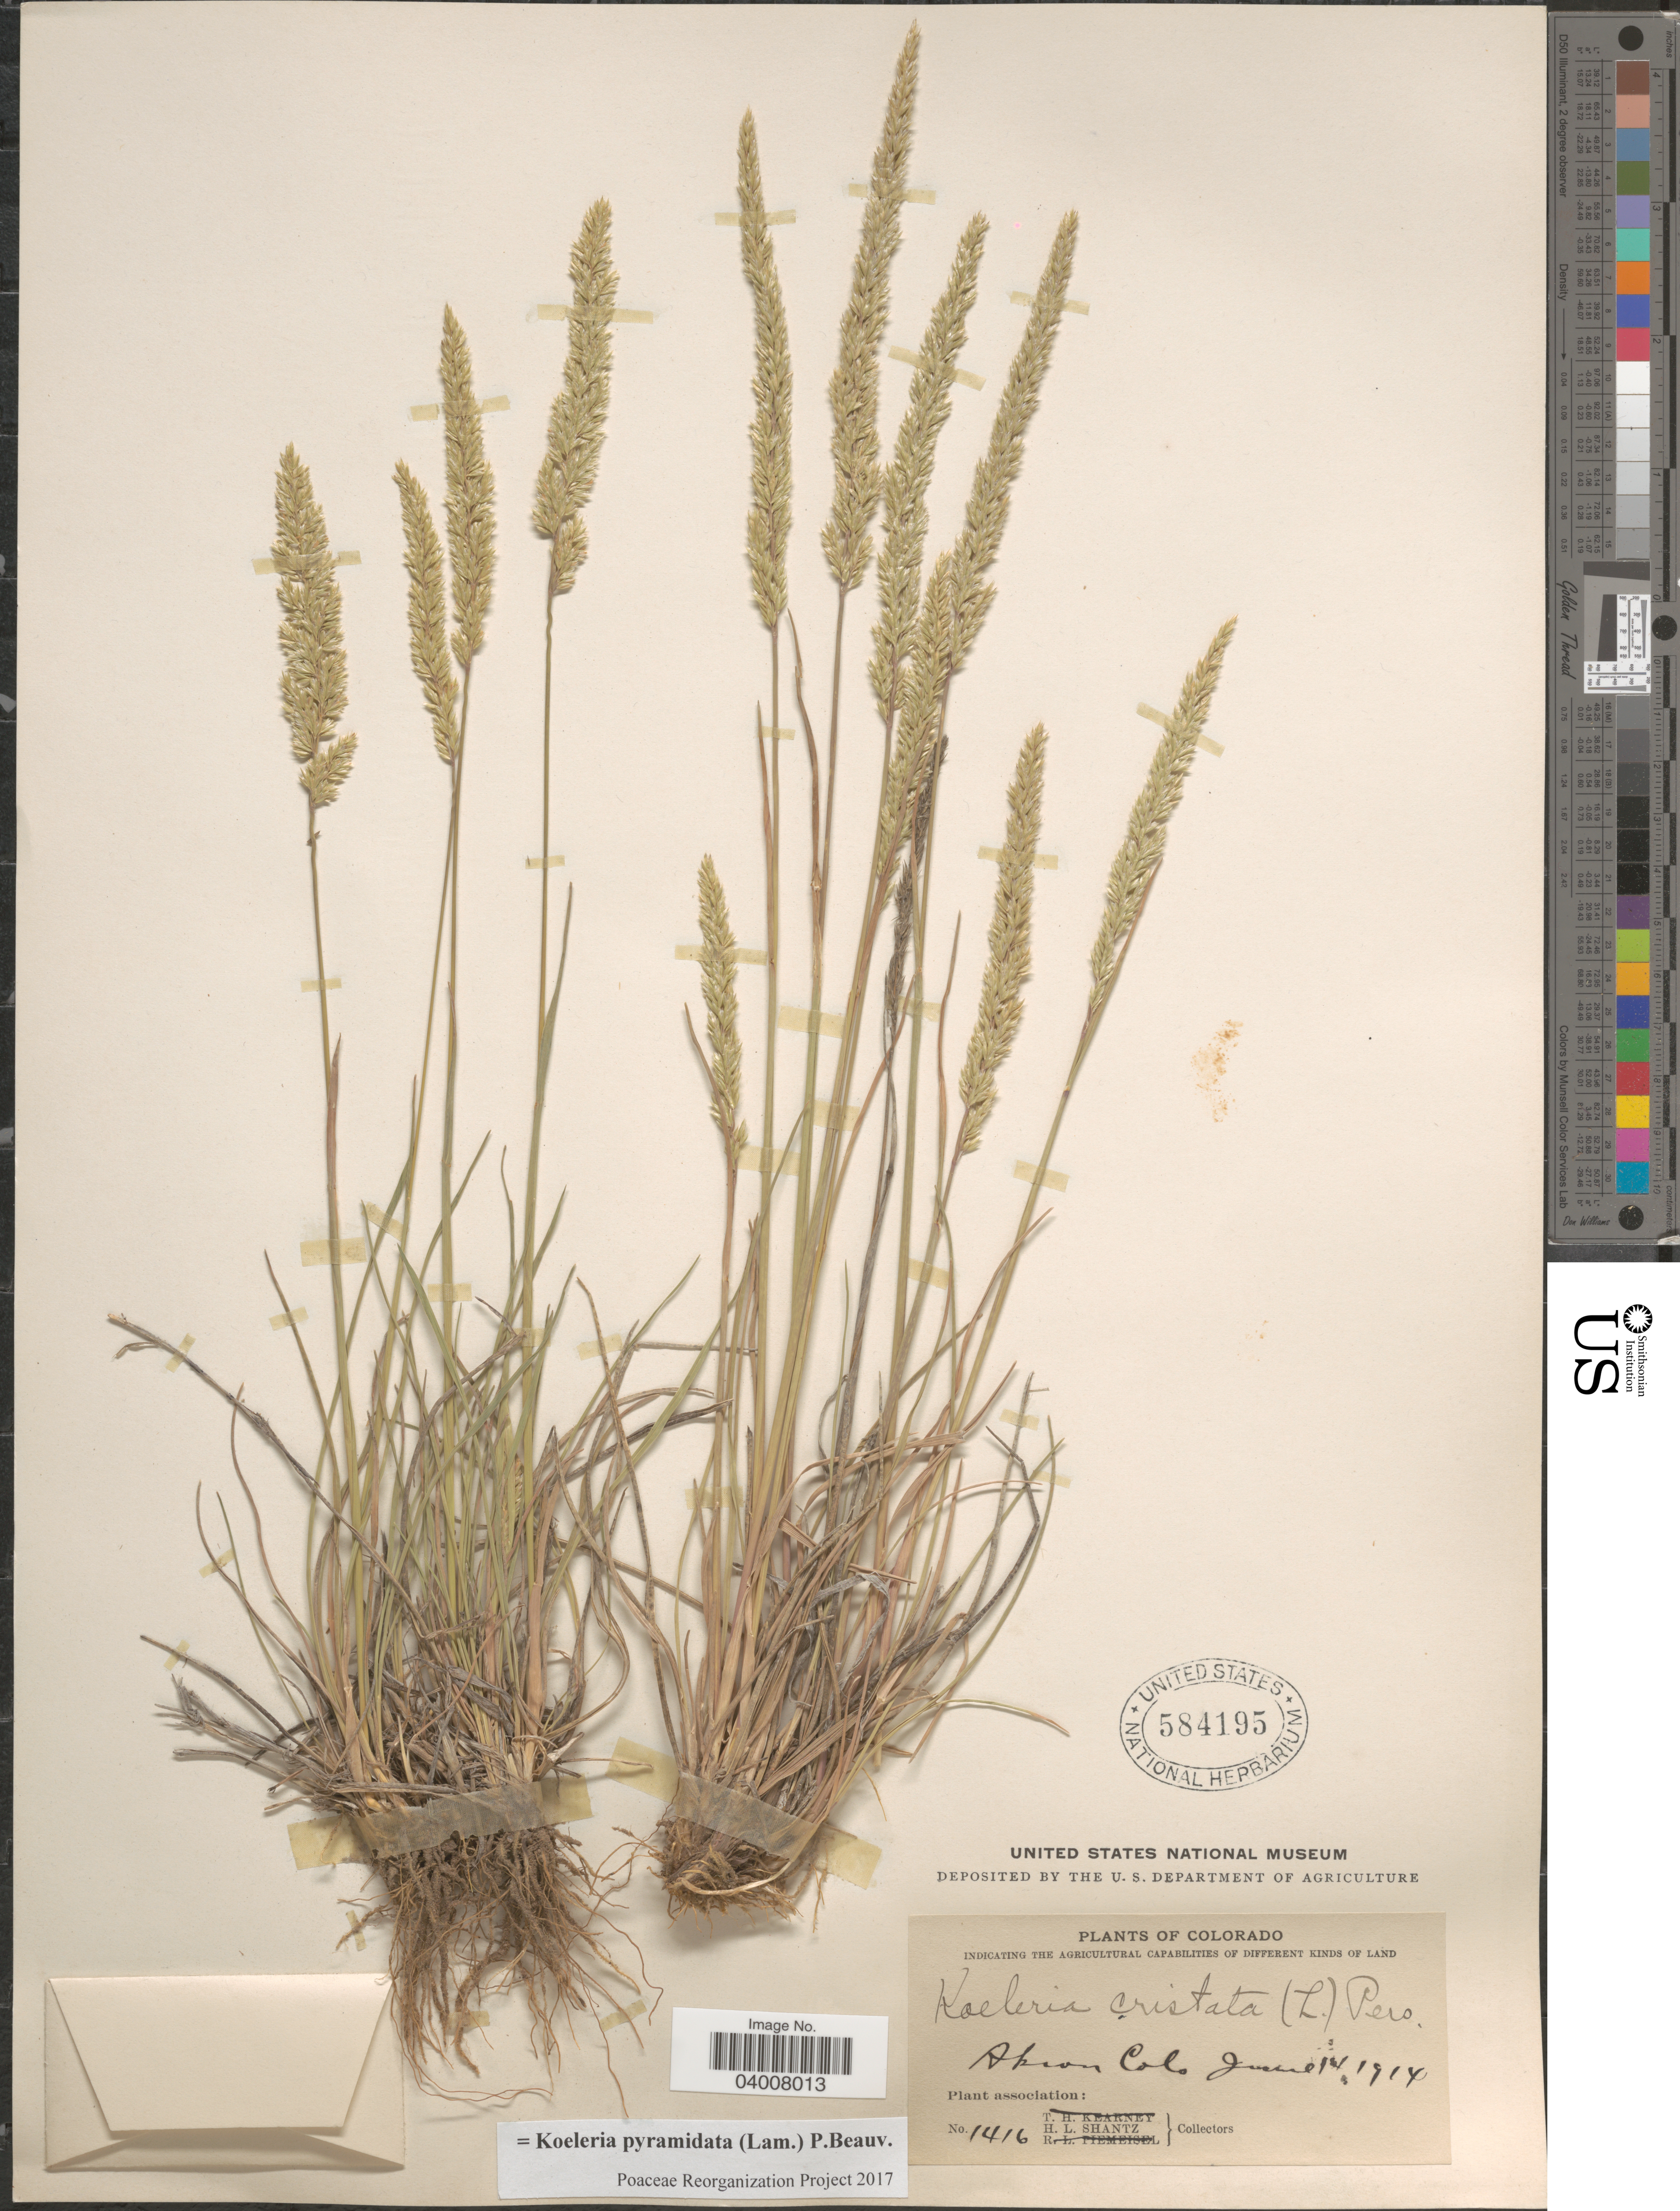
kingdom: Plantae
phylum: Tracheophyta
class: Liliopsida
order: Poales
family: Poaceae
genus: Koeleria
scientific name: Koeleria pyramidata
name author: (Lam.) P. Beauv.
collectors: H. Shantz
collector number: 1416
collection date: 1914-06-14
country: United States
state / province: Colorado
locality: Akron.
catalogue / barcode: US 584195